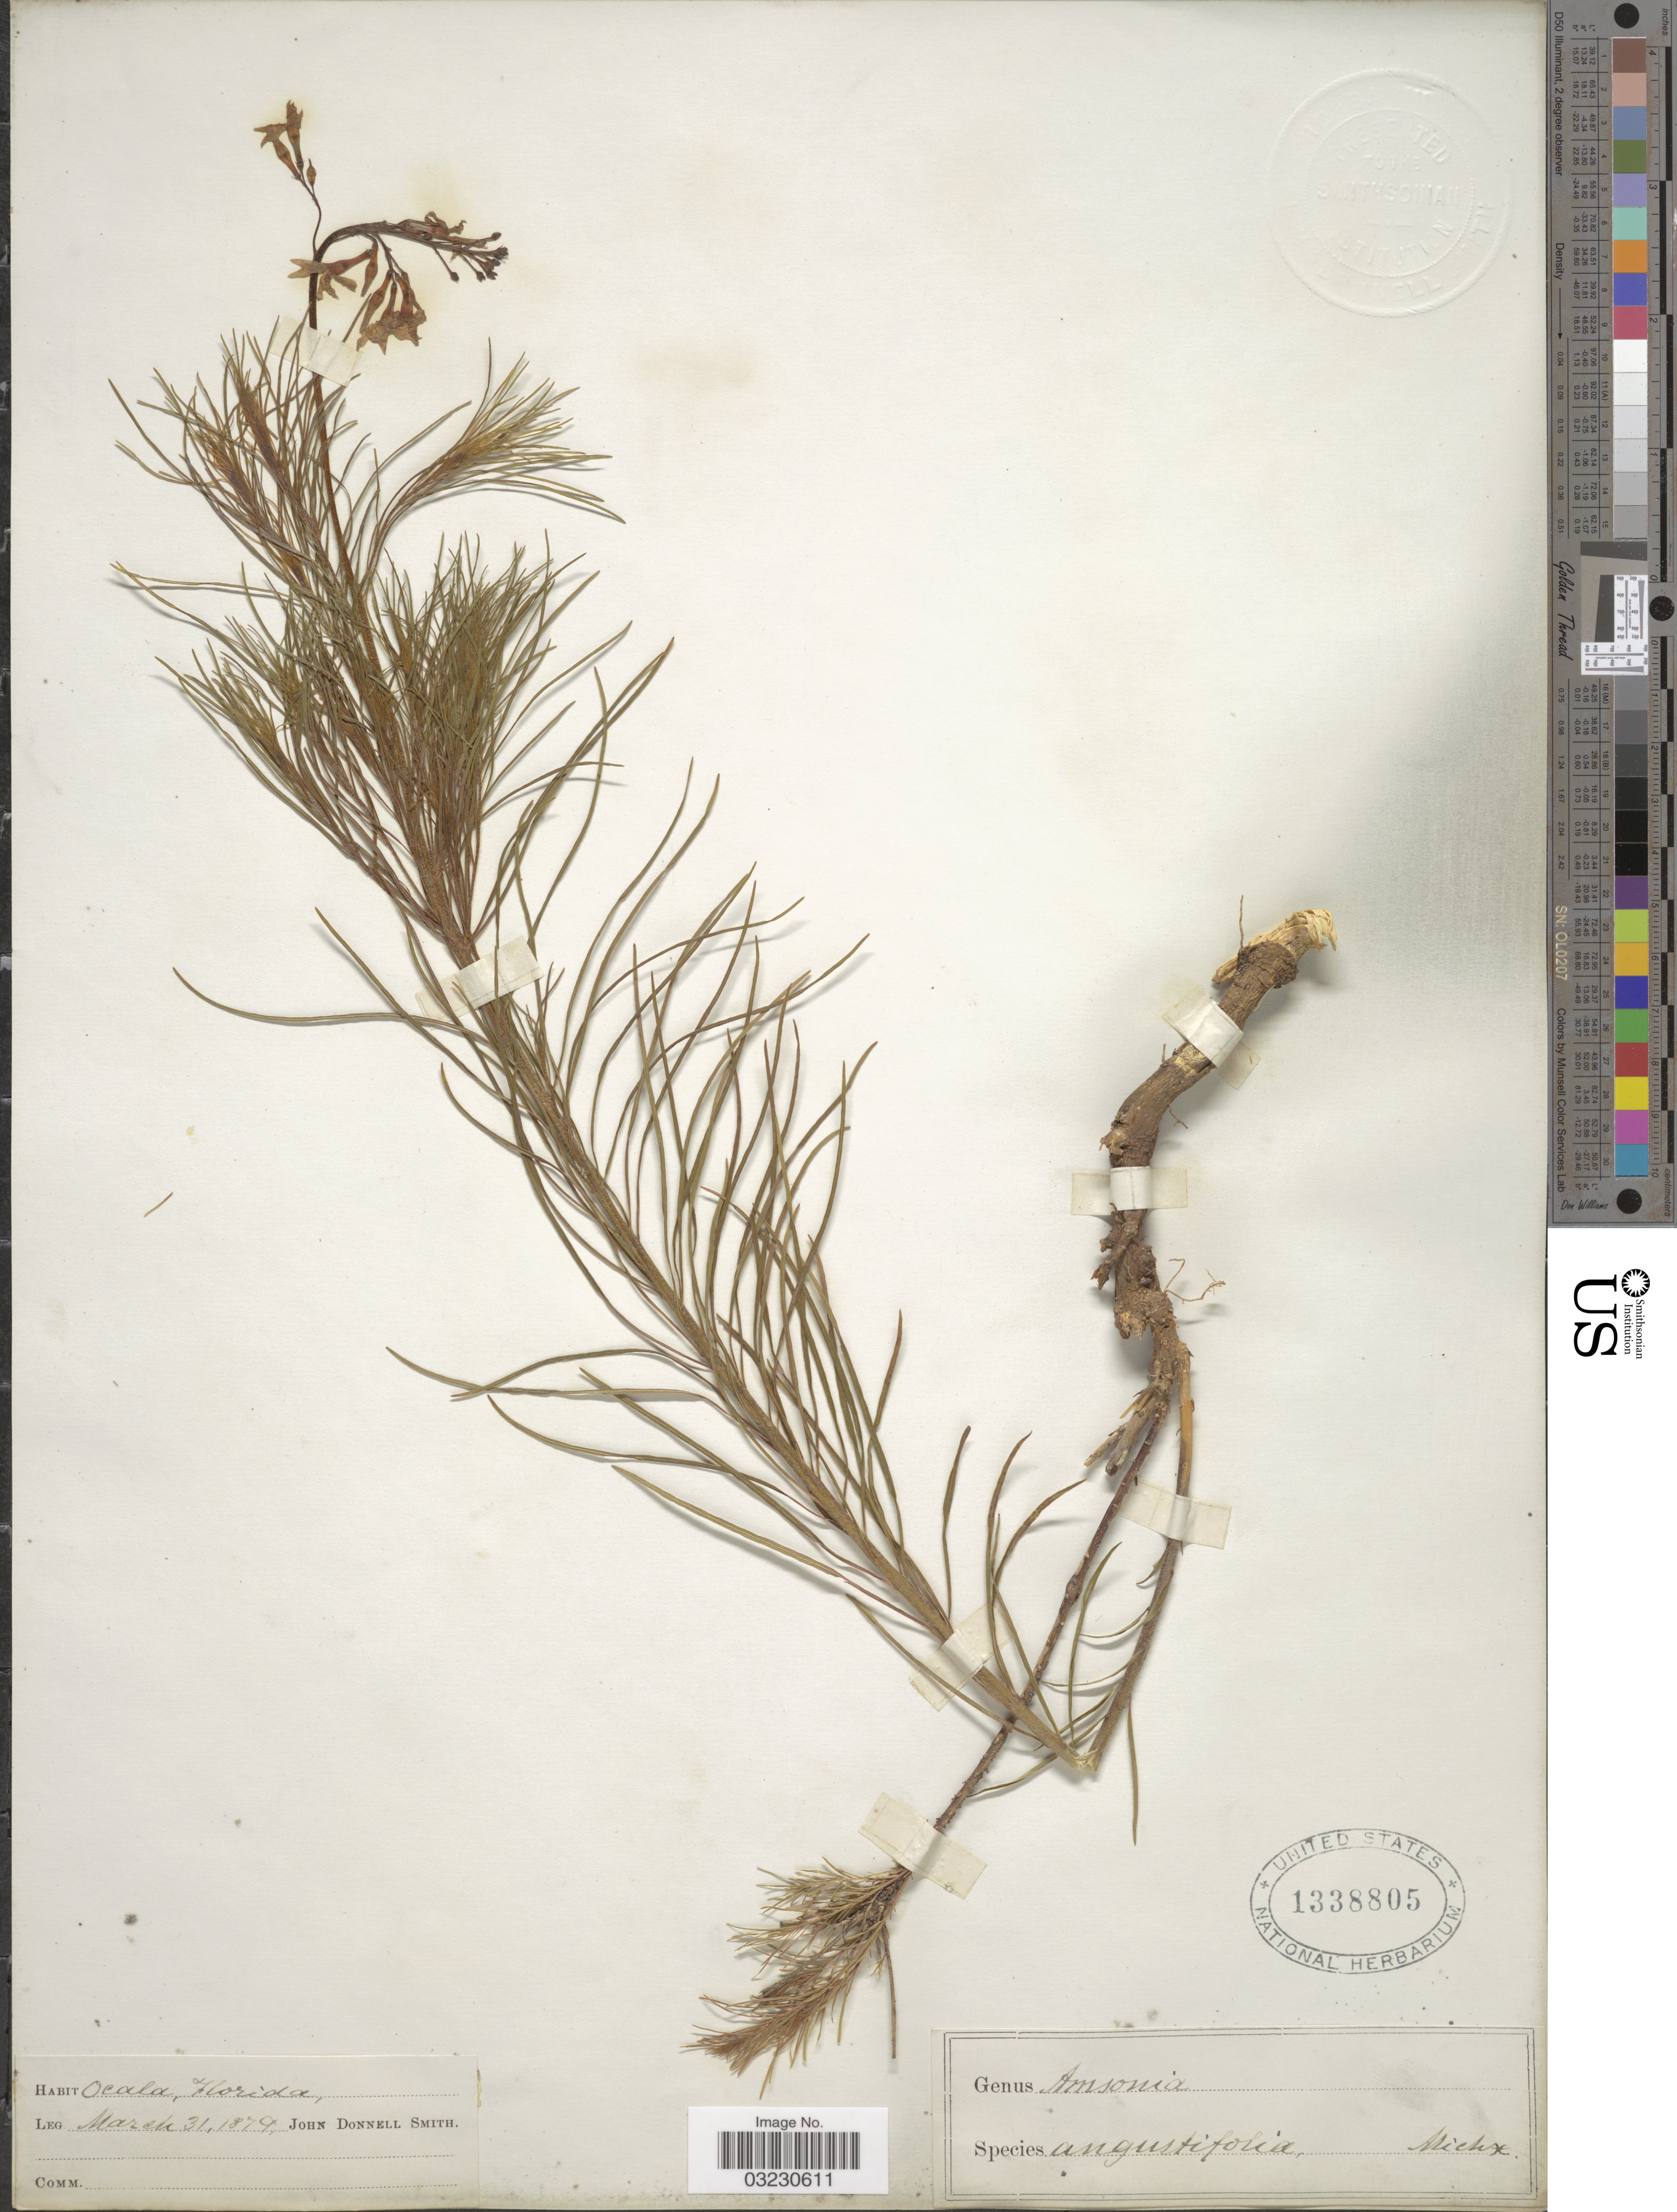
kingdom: Plantae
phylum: Tracheophyta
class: Magnoliopsida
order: Gentianales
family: Apocynaceae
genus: Amsonia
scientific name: Amsonia tenuifolia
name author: (Raf.) R.A. Harper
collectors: J. Donnell Smith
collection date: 1879-03-31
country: United States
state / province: Florida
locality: Ocala.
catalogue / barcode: US 1338805